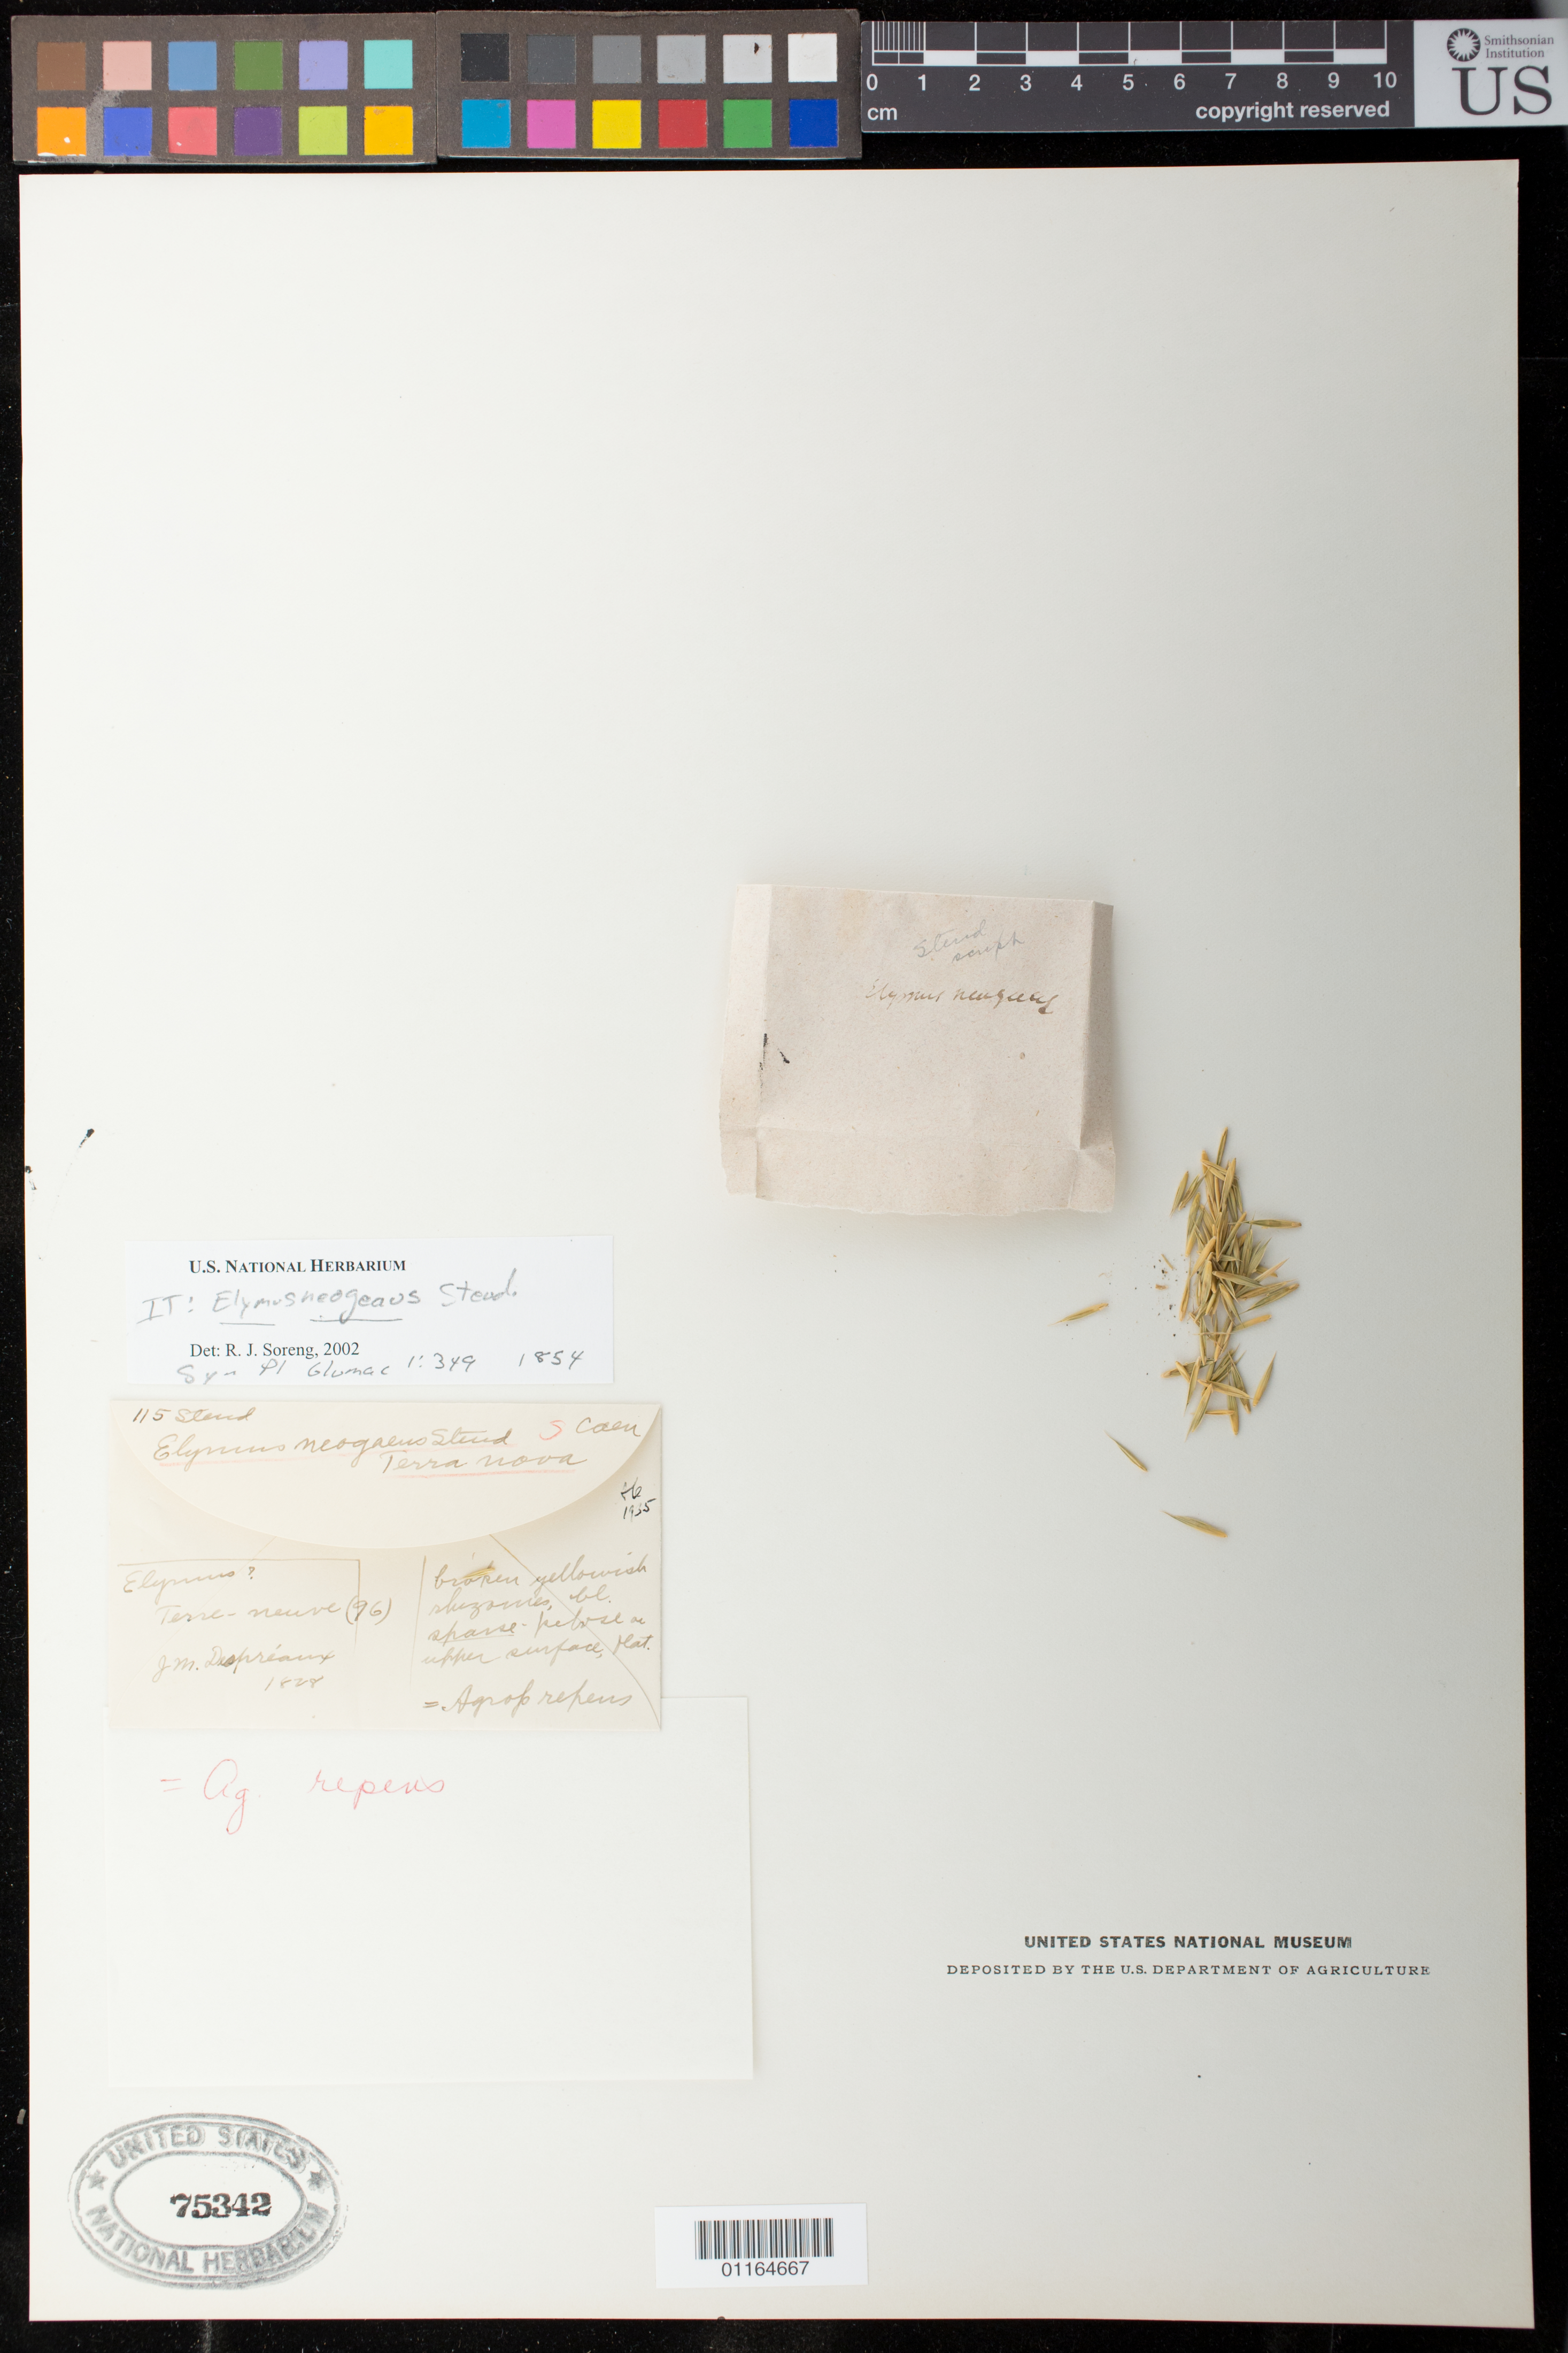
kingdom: Plantae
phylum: Tracheophyta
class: Liliopsida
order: Poales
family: Poaceae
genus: Elymus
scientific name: Elymus neogaeus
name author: Steud.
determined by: Soreng, Robert J., Research Associate (BOT), Smithsonian Institution - National Museum of Natural History (UNITED STATES)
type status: Isotype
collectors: J. M. Despreaux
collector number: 96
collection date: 1828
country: Canada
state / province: Newfoundland and Labrador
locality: Terra Nova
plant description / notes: Fragmentary material of type specimen ex herb. Caen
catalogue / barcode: US 75342